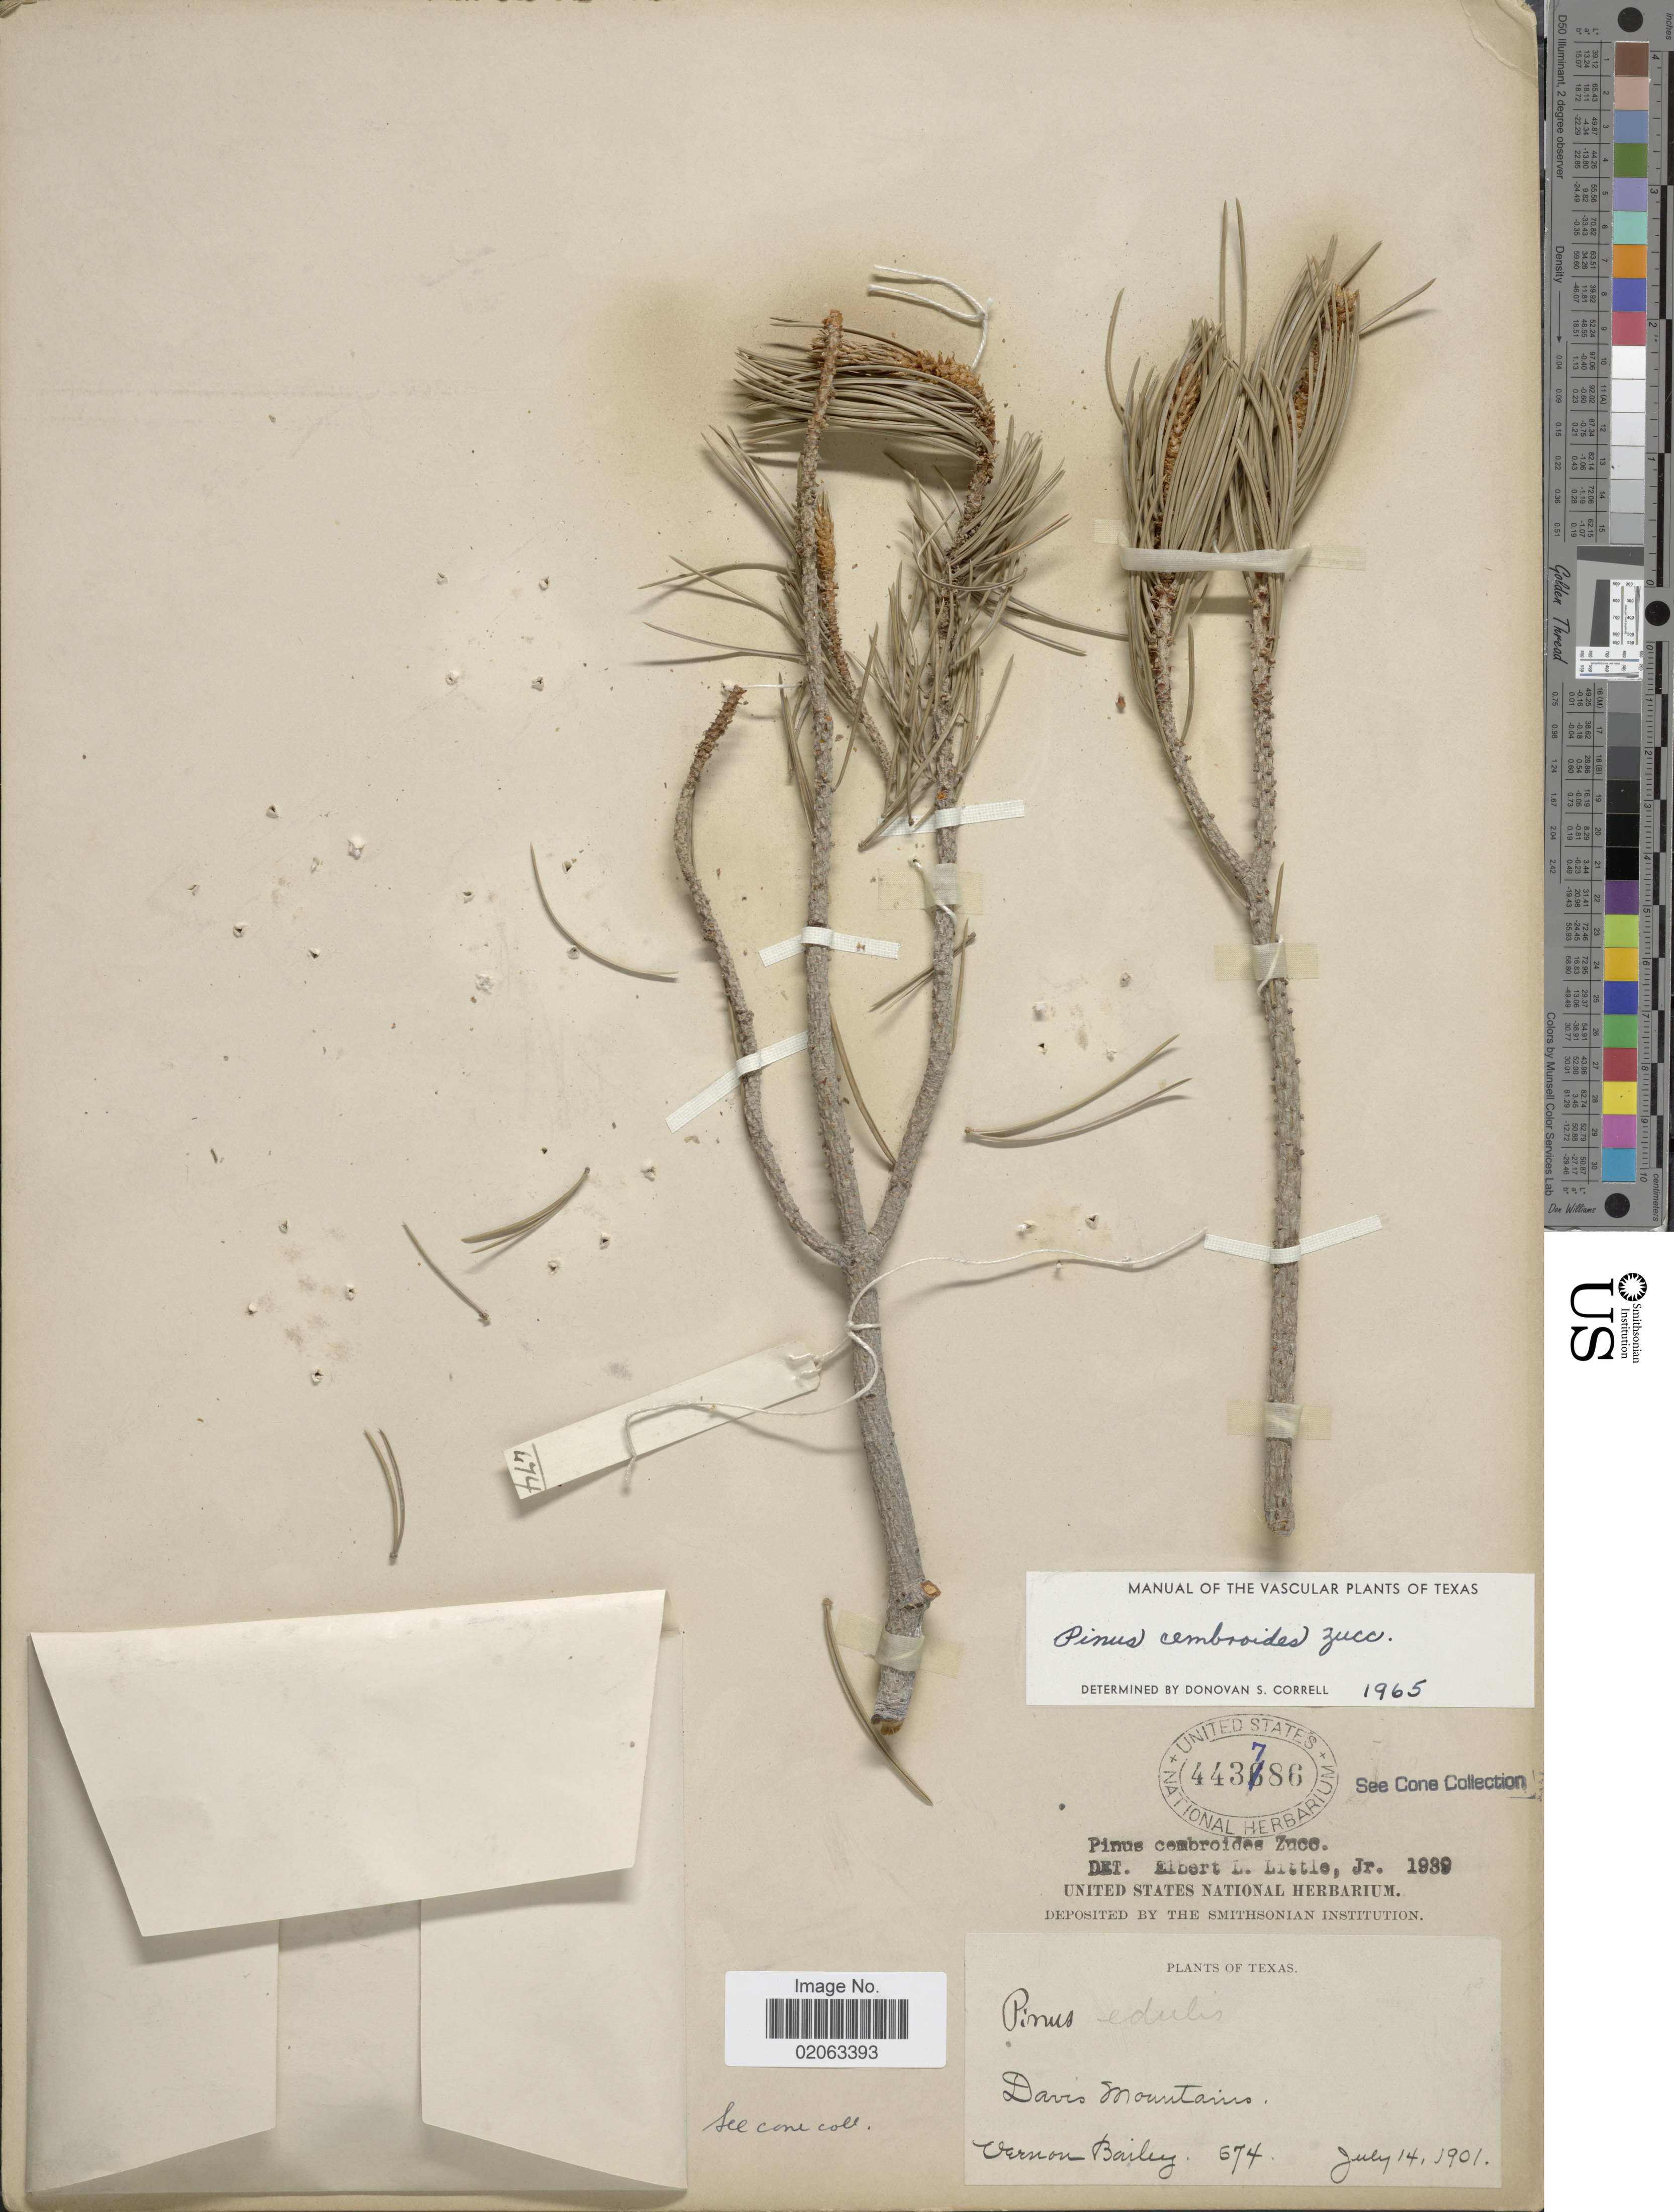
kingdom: Plantae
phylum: Tracheophyta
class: Pinopsida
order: Pinales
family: Pinaceae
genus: Pinus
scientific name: Pinus cembroides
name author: Zucc.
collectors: V. O. Bailey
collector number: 674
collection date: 1901-07-14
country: United States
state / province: Texas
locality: Davis Mountains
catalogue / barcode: US 443786